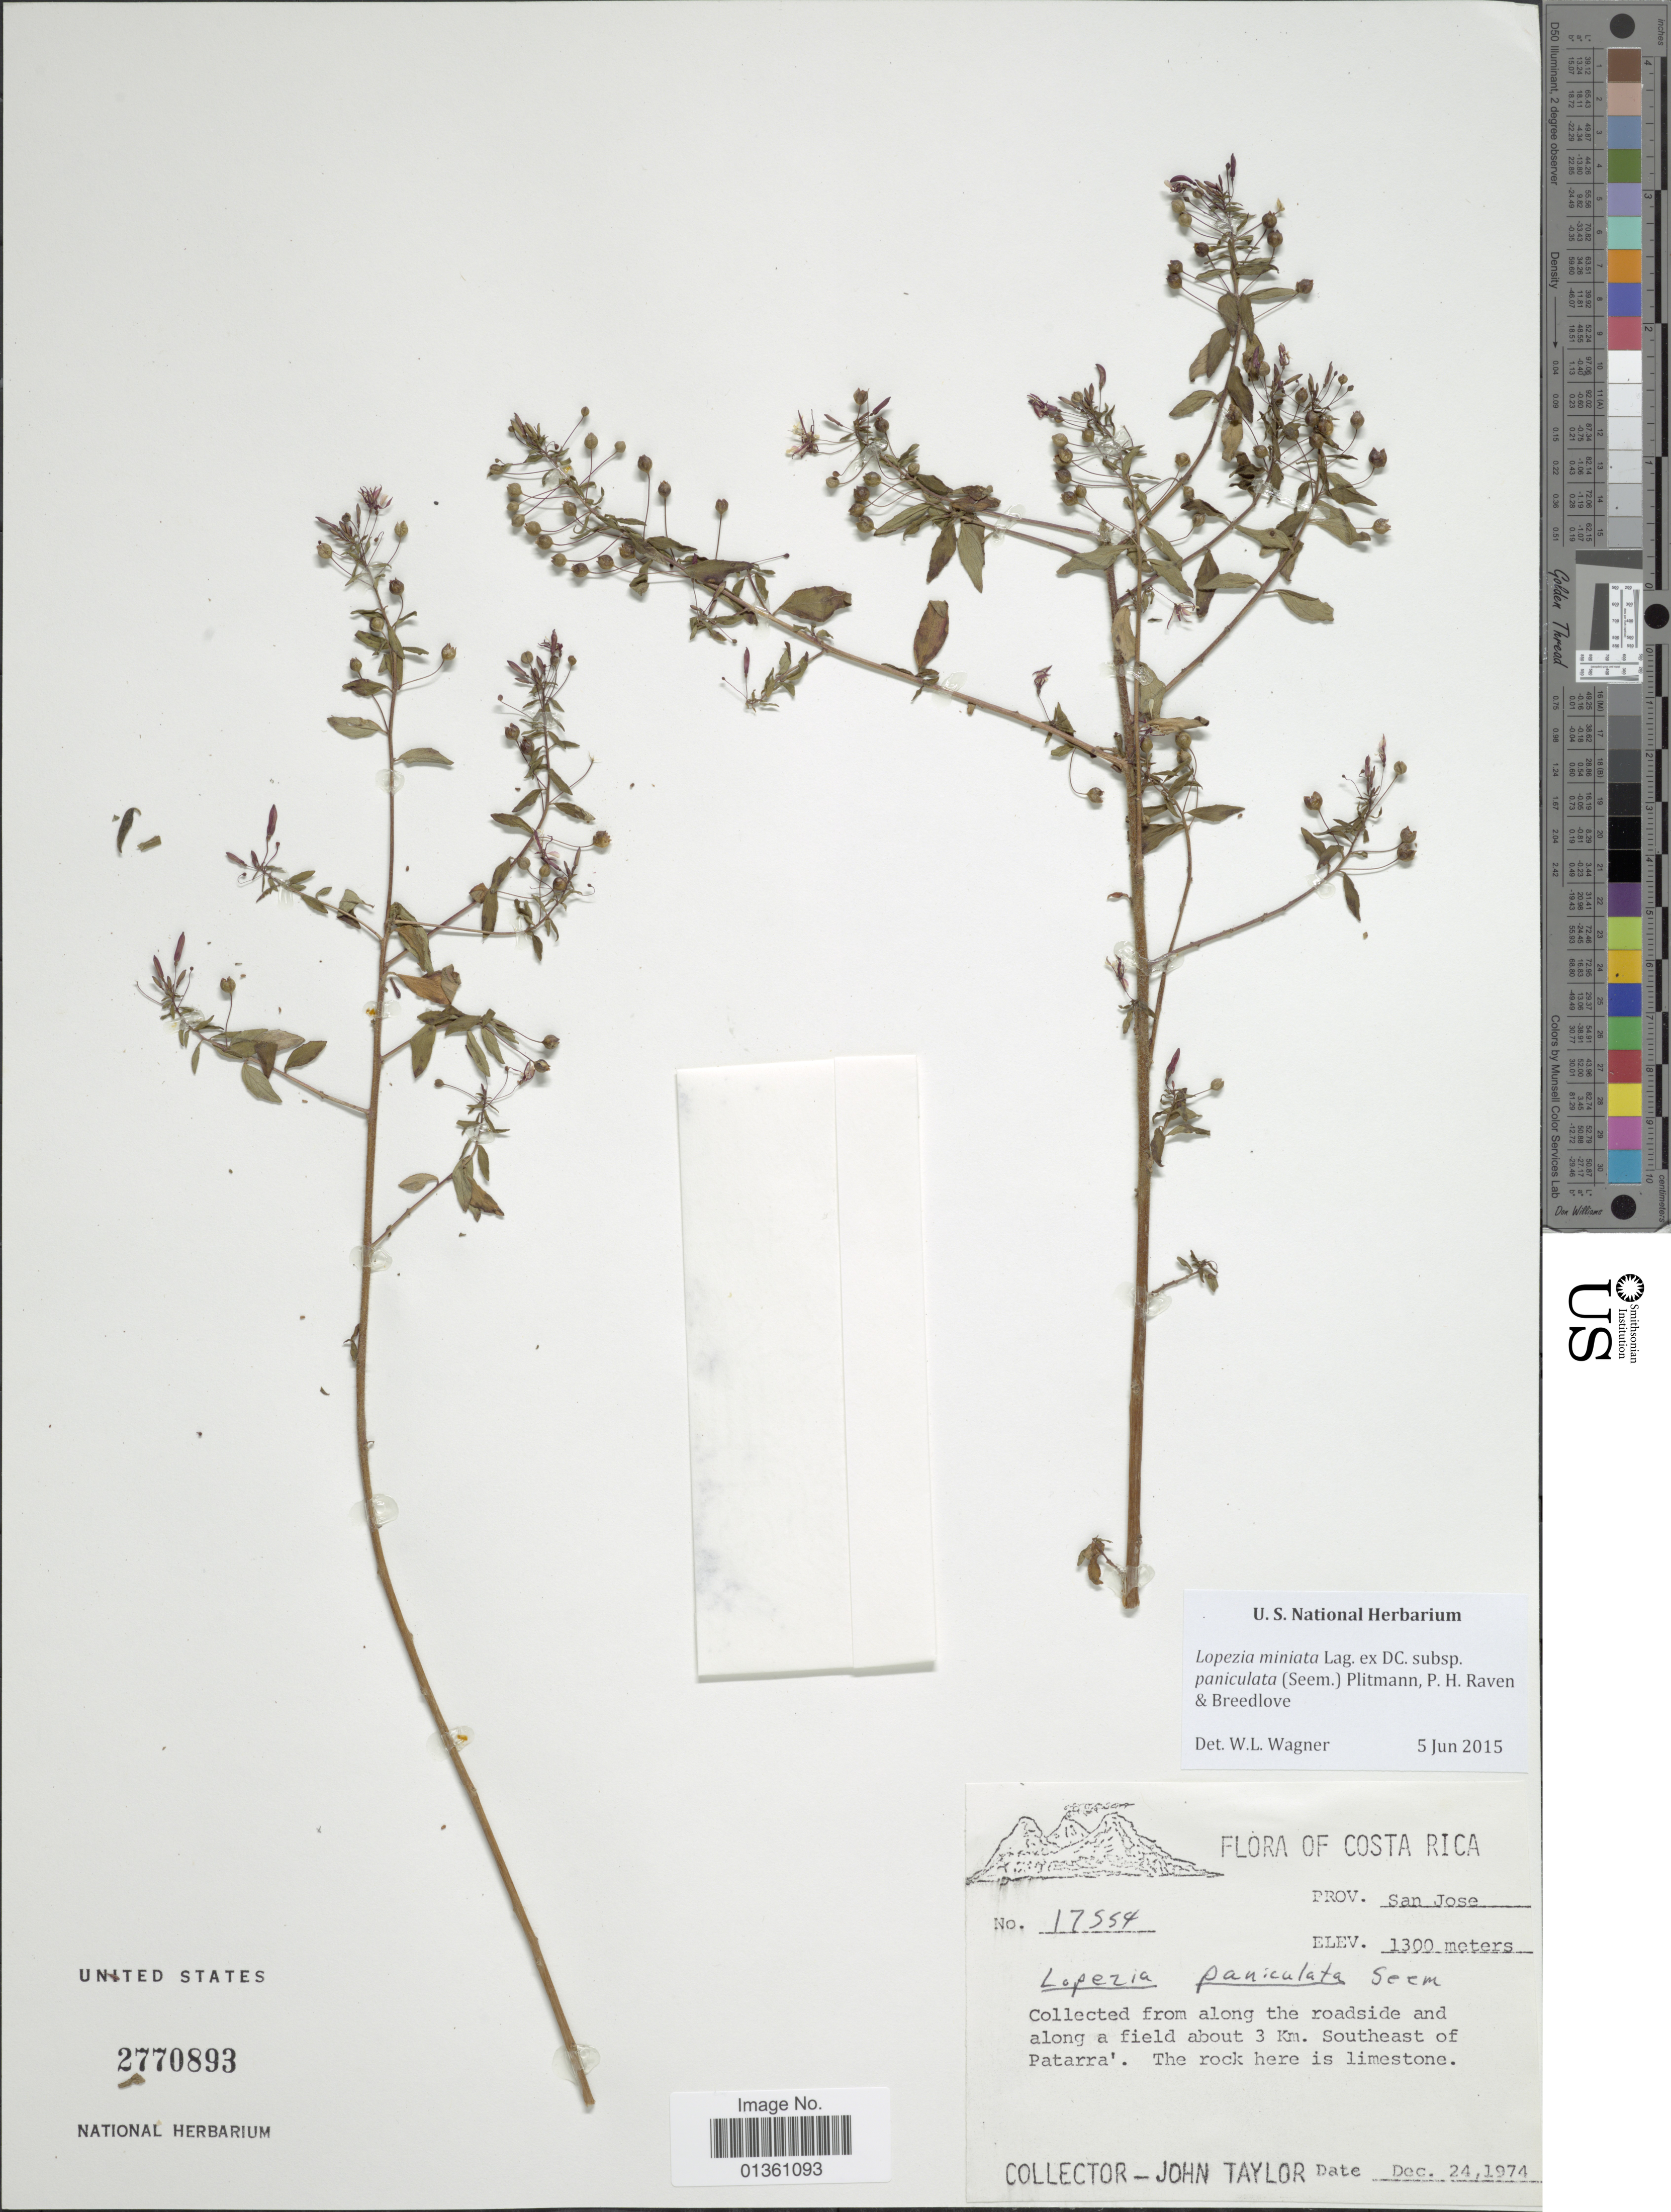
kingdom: Plantae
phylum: Tracheophyta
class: Magnoliopsida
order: Myrtales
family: Onagraceae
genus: Lopezia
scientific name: Lopezia miniata subsp. paniculata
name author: (Seem.) Plitmann et al.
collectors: J. Taylor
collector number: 17554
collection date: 1974-12-24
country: Costa Rica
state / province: San José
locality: Along the roadside and along a field about 3 Km. Southeast of Patarra.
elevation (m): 1300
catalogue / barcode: US 2770893